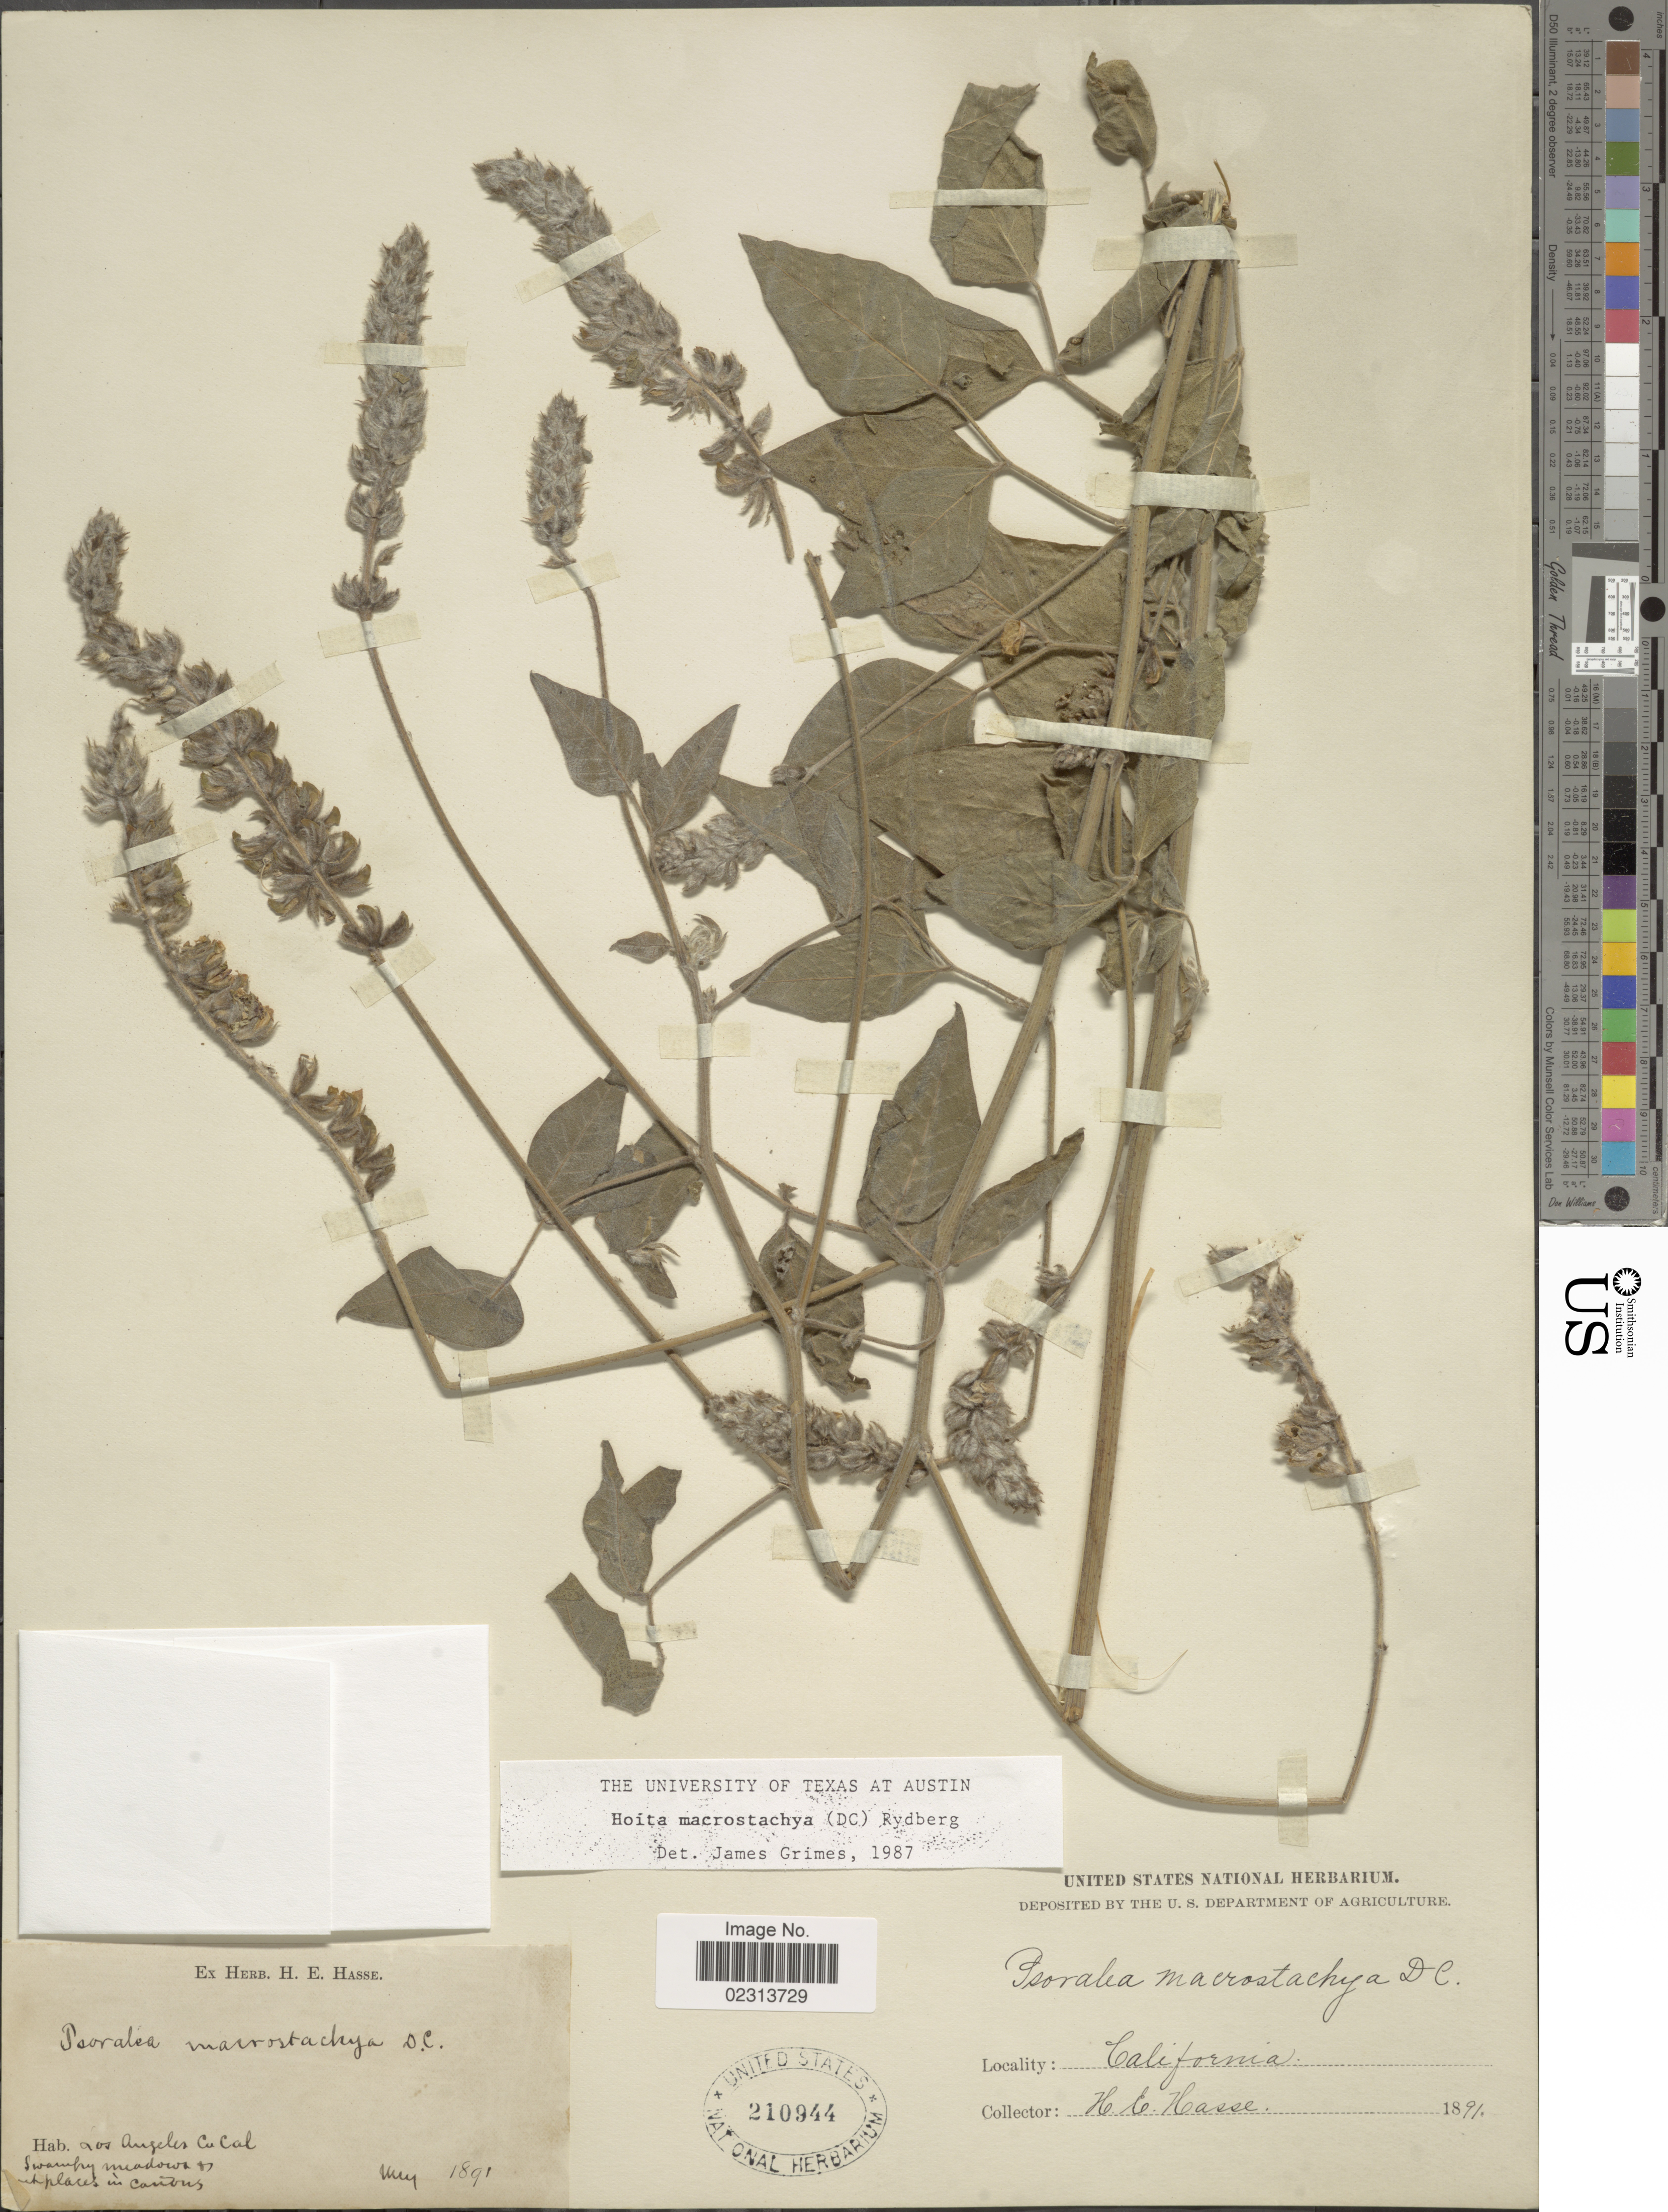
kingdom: Plantae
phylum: Tracheophyta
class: Magnoliopsida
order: Fabales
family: Fabaceae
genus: Hoita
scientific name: Hoita macrostachya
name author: (DC.) Rydb.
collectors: H. E. Hasse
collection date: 1891-05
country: United States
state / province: California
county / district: Los Angeles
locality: Los Angeles, Co.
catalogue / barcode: US 210944